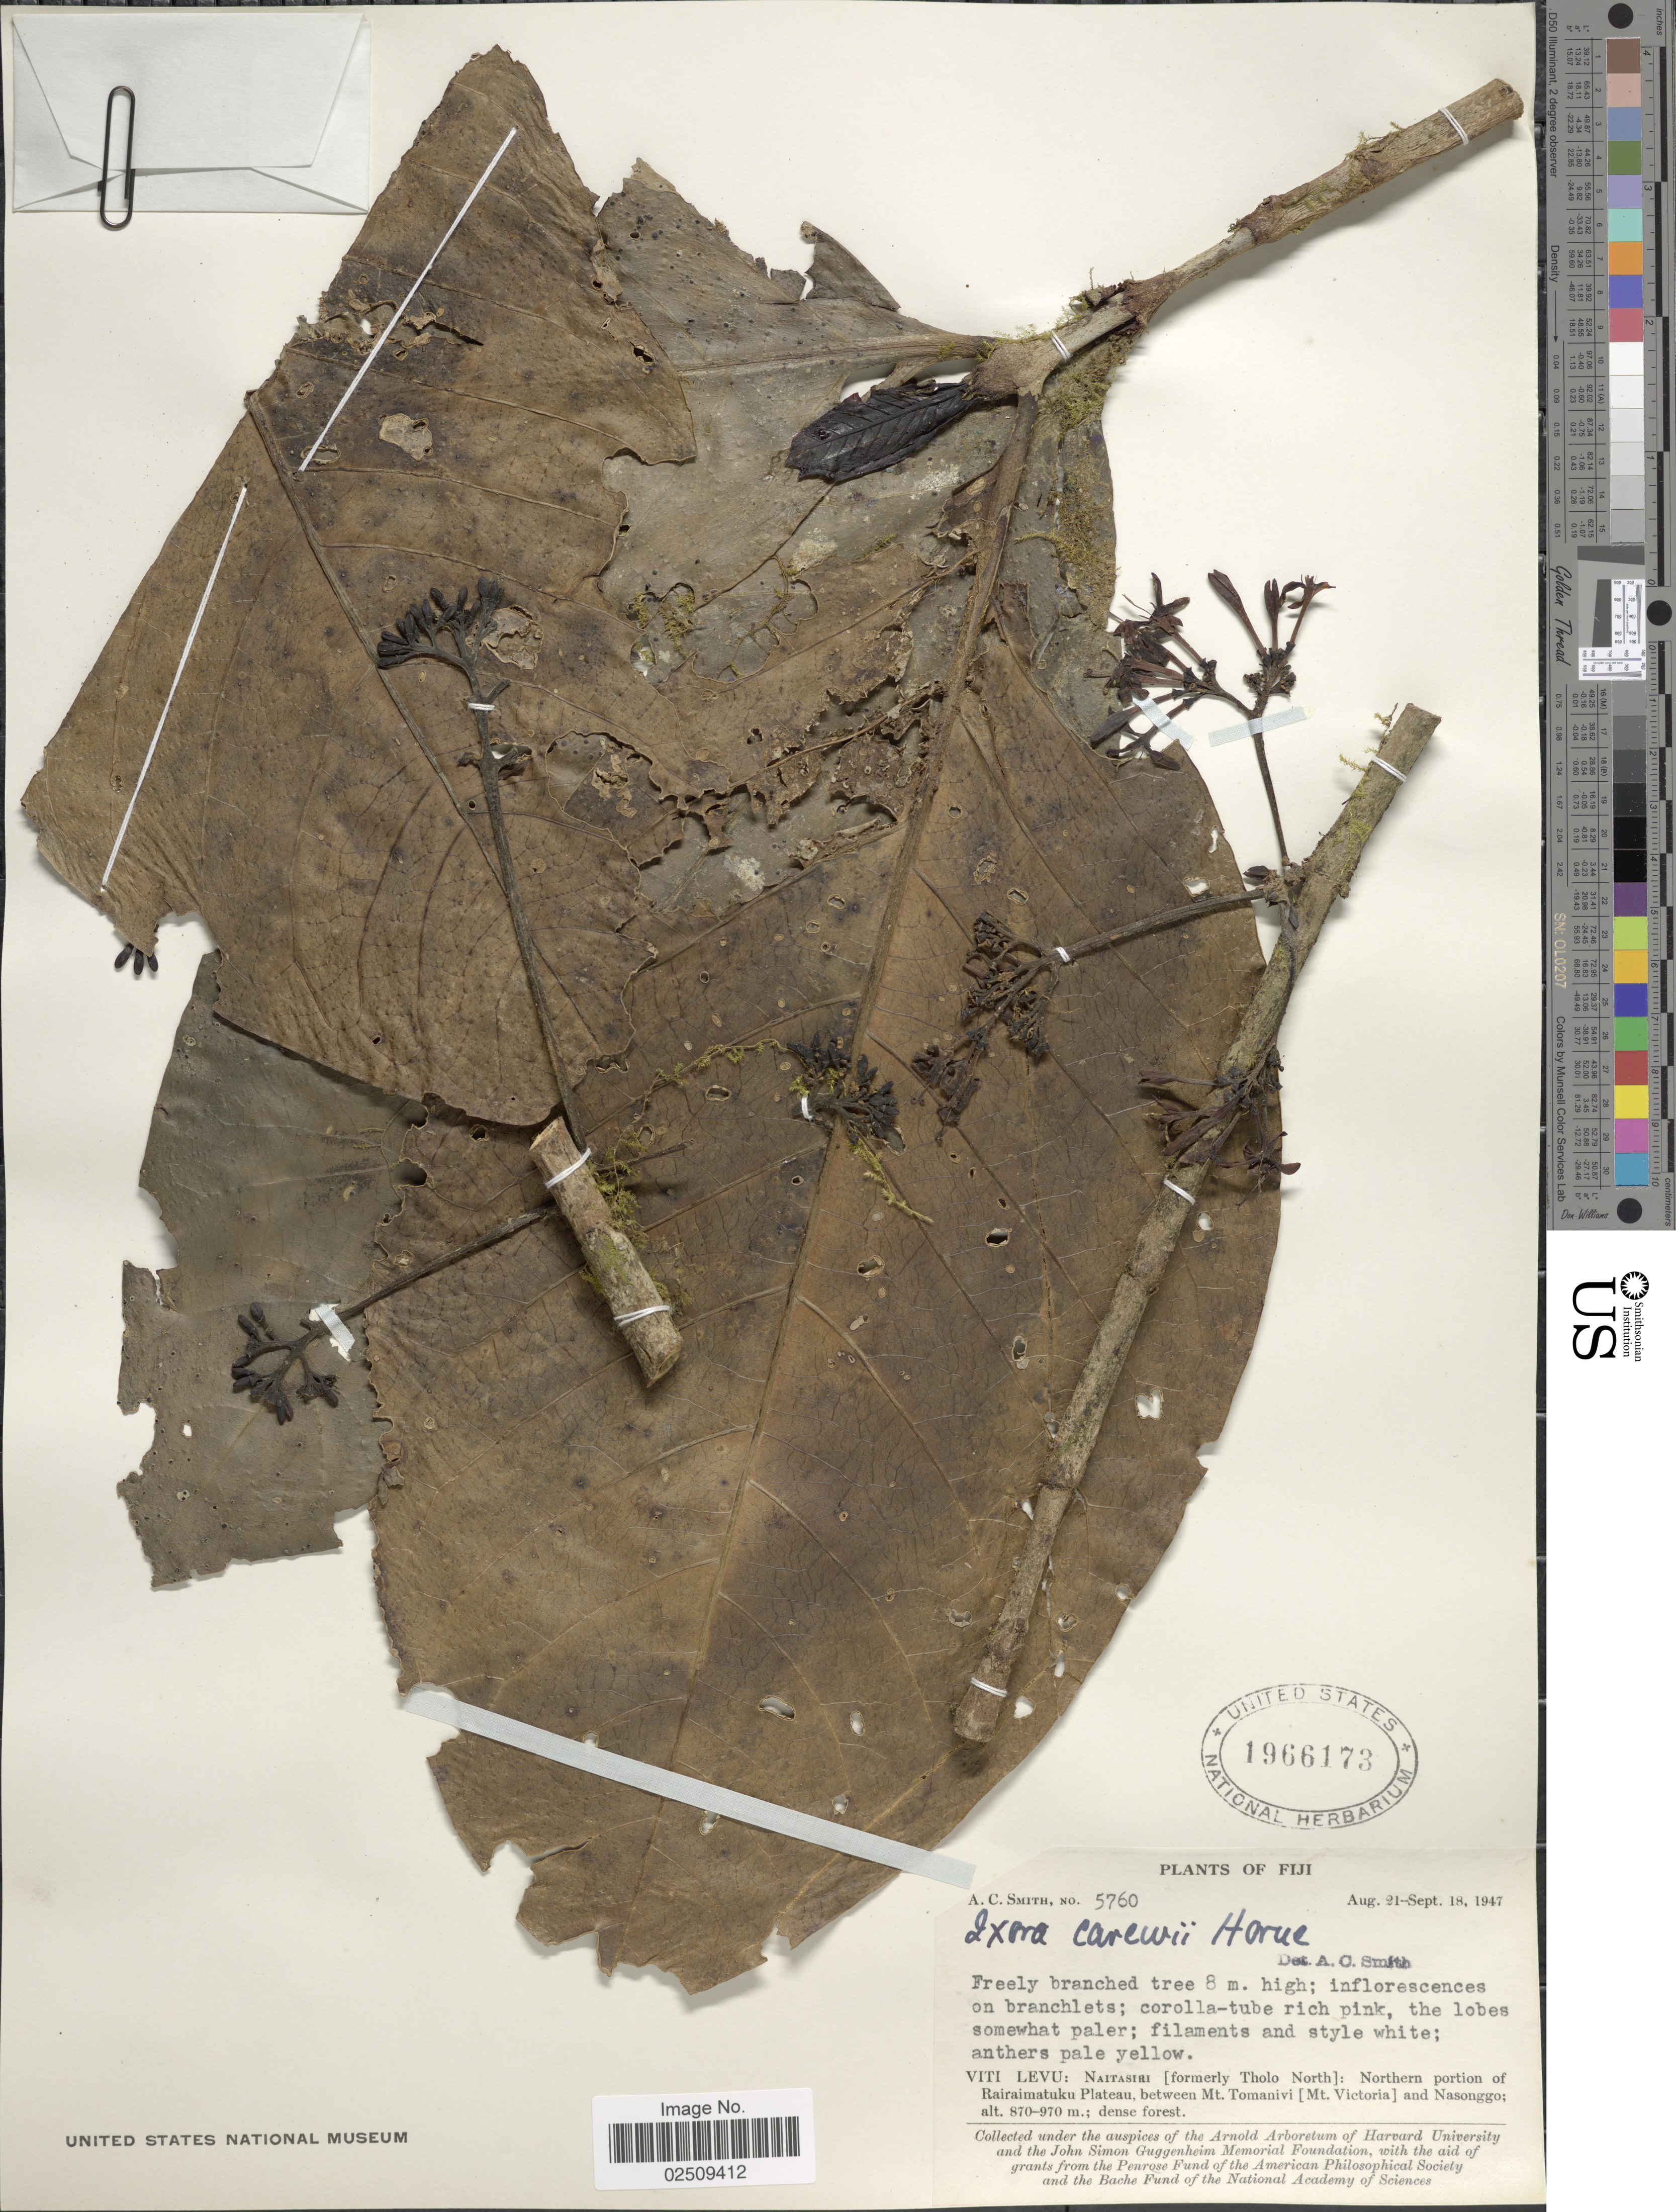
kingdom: Plantae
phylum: Tracheophyta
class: Magnoliopsida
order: Gentianales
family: Rubiaceae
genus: Ixora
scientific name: Ixora carewii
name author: Horne ex Baker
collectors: A. C. Smith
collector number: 5760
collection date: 1947-08-21/1947-09-18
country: Fiji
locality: Viti Levu: Naitasiri [formerly Tholo North]: Northern portion of Rairaimatuku Plateau, between Mt Tomanivi [Mt Victoria] and Nasonggo; dense forest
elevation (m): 870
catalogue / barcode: US 1966173